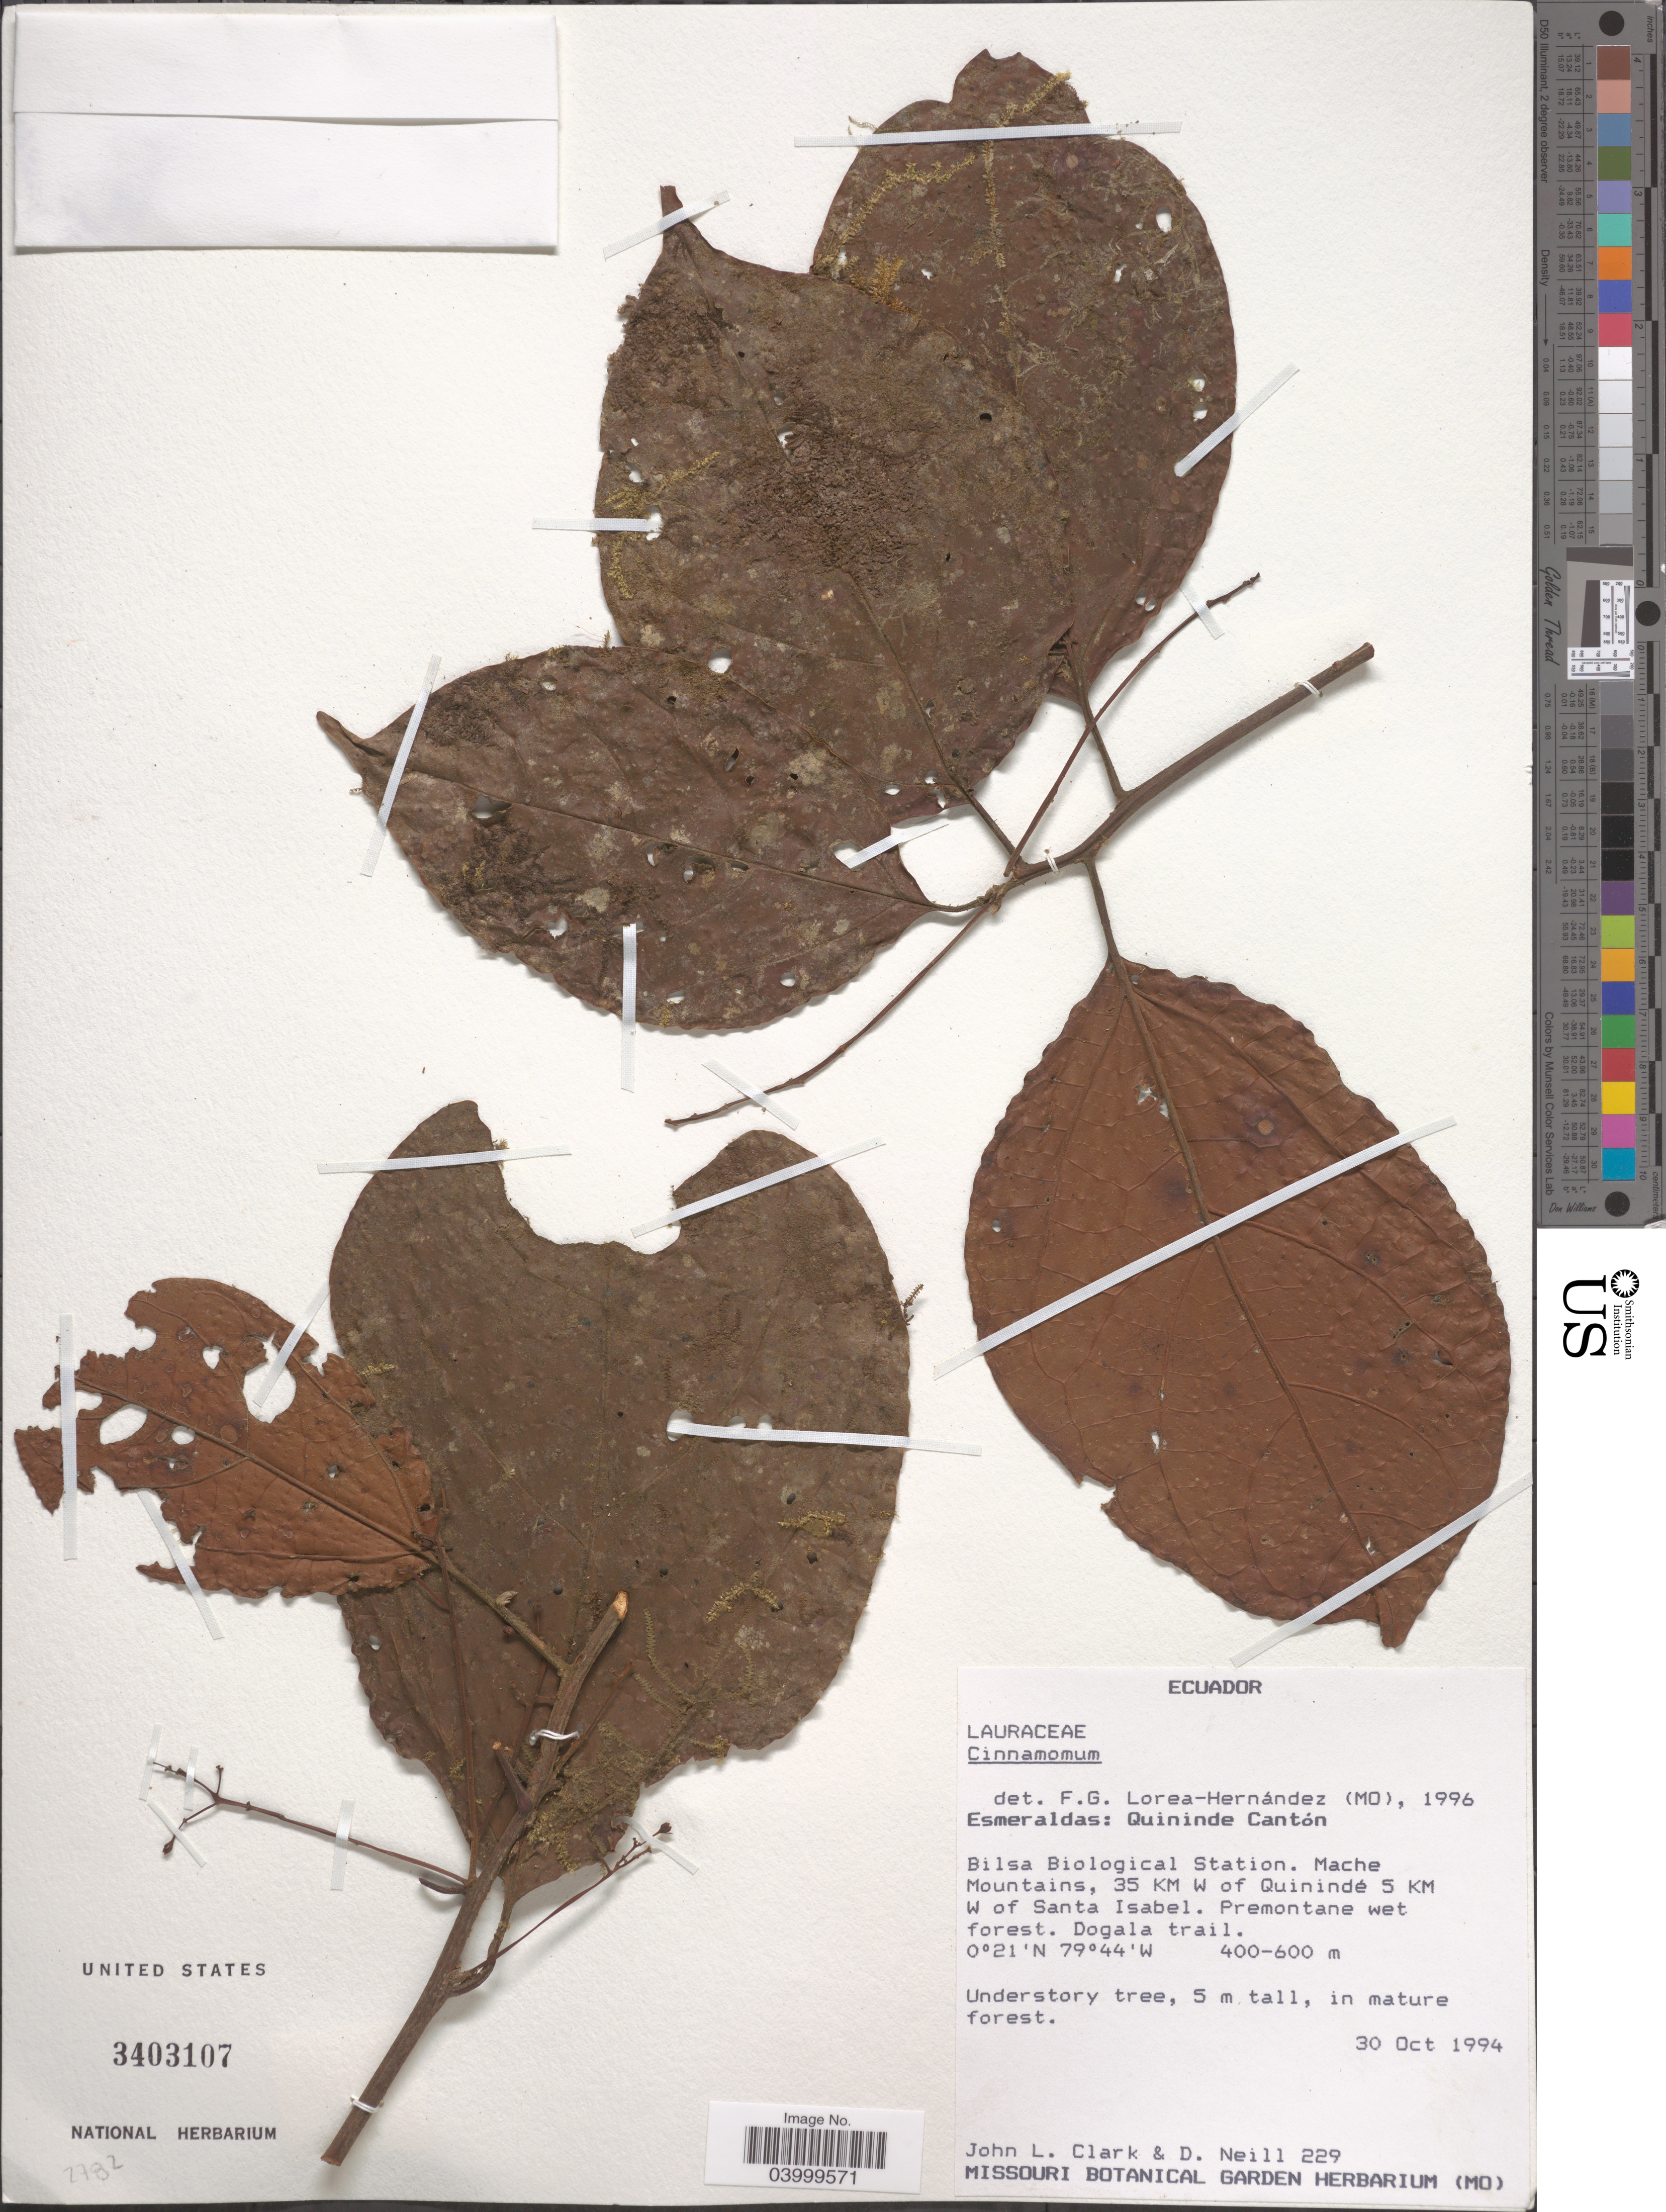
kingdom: Plantae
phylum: Tracheophyta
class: Magnoliopsida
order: Laurales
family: Lauraceae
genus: Cinnamomum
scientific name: Cinnamomum sp.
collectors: J. L. Clark & D. Neill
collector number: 229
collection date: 1994-10-30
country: Ecuador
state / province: Esmeraldas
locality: Quininde Cantón. Bilsa Biological Station. Mache Mountains, 35 KM W of Quinindé 5 KM W of Santa Isabel. Premontane wet forest. Dogala trail.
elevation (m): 400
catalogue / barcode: US 3403107